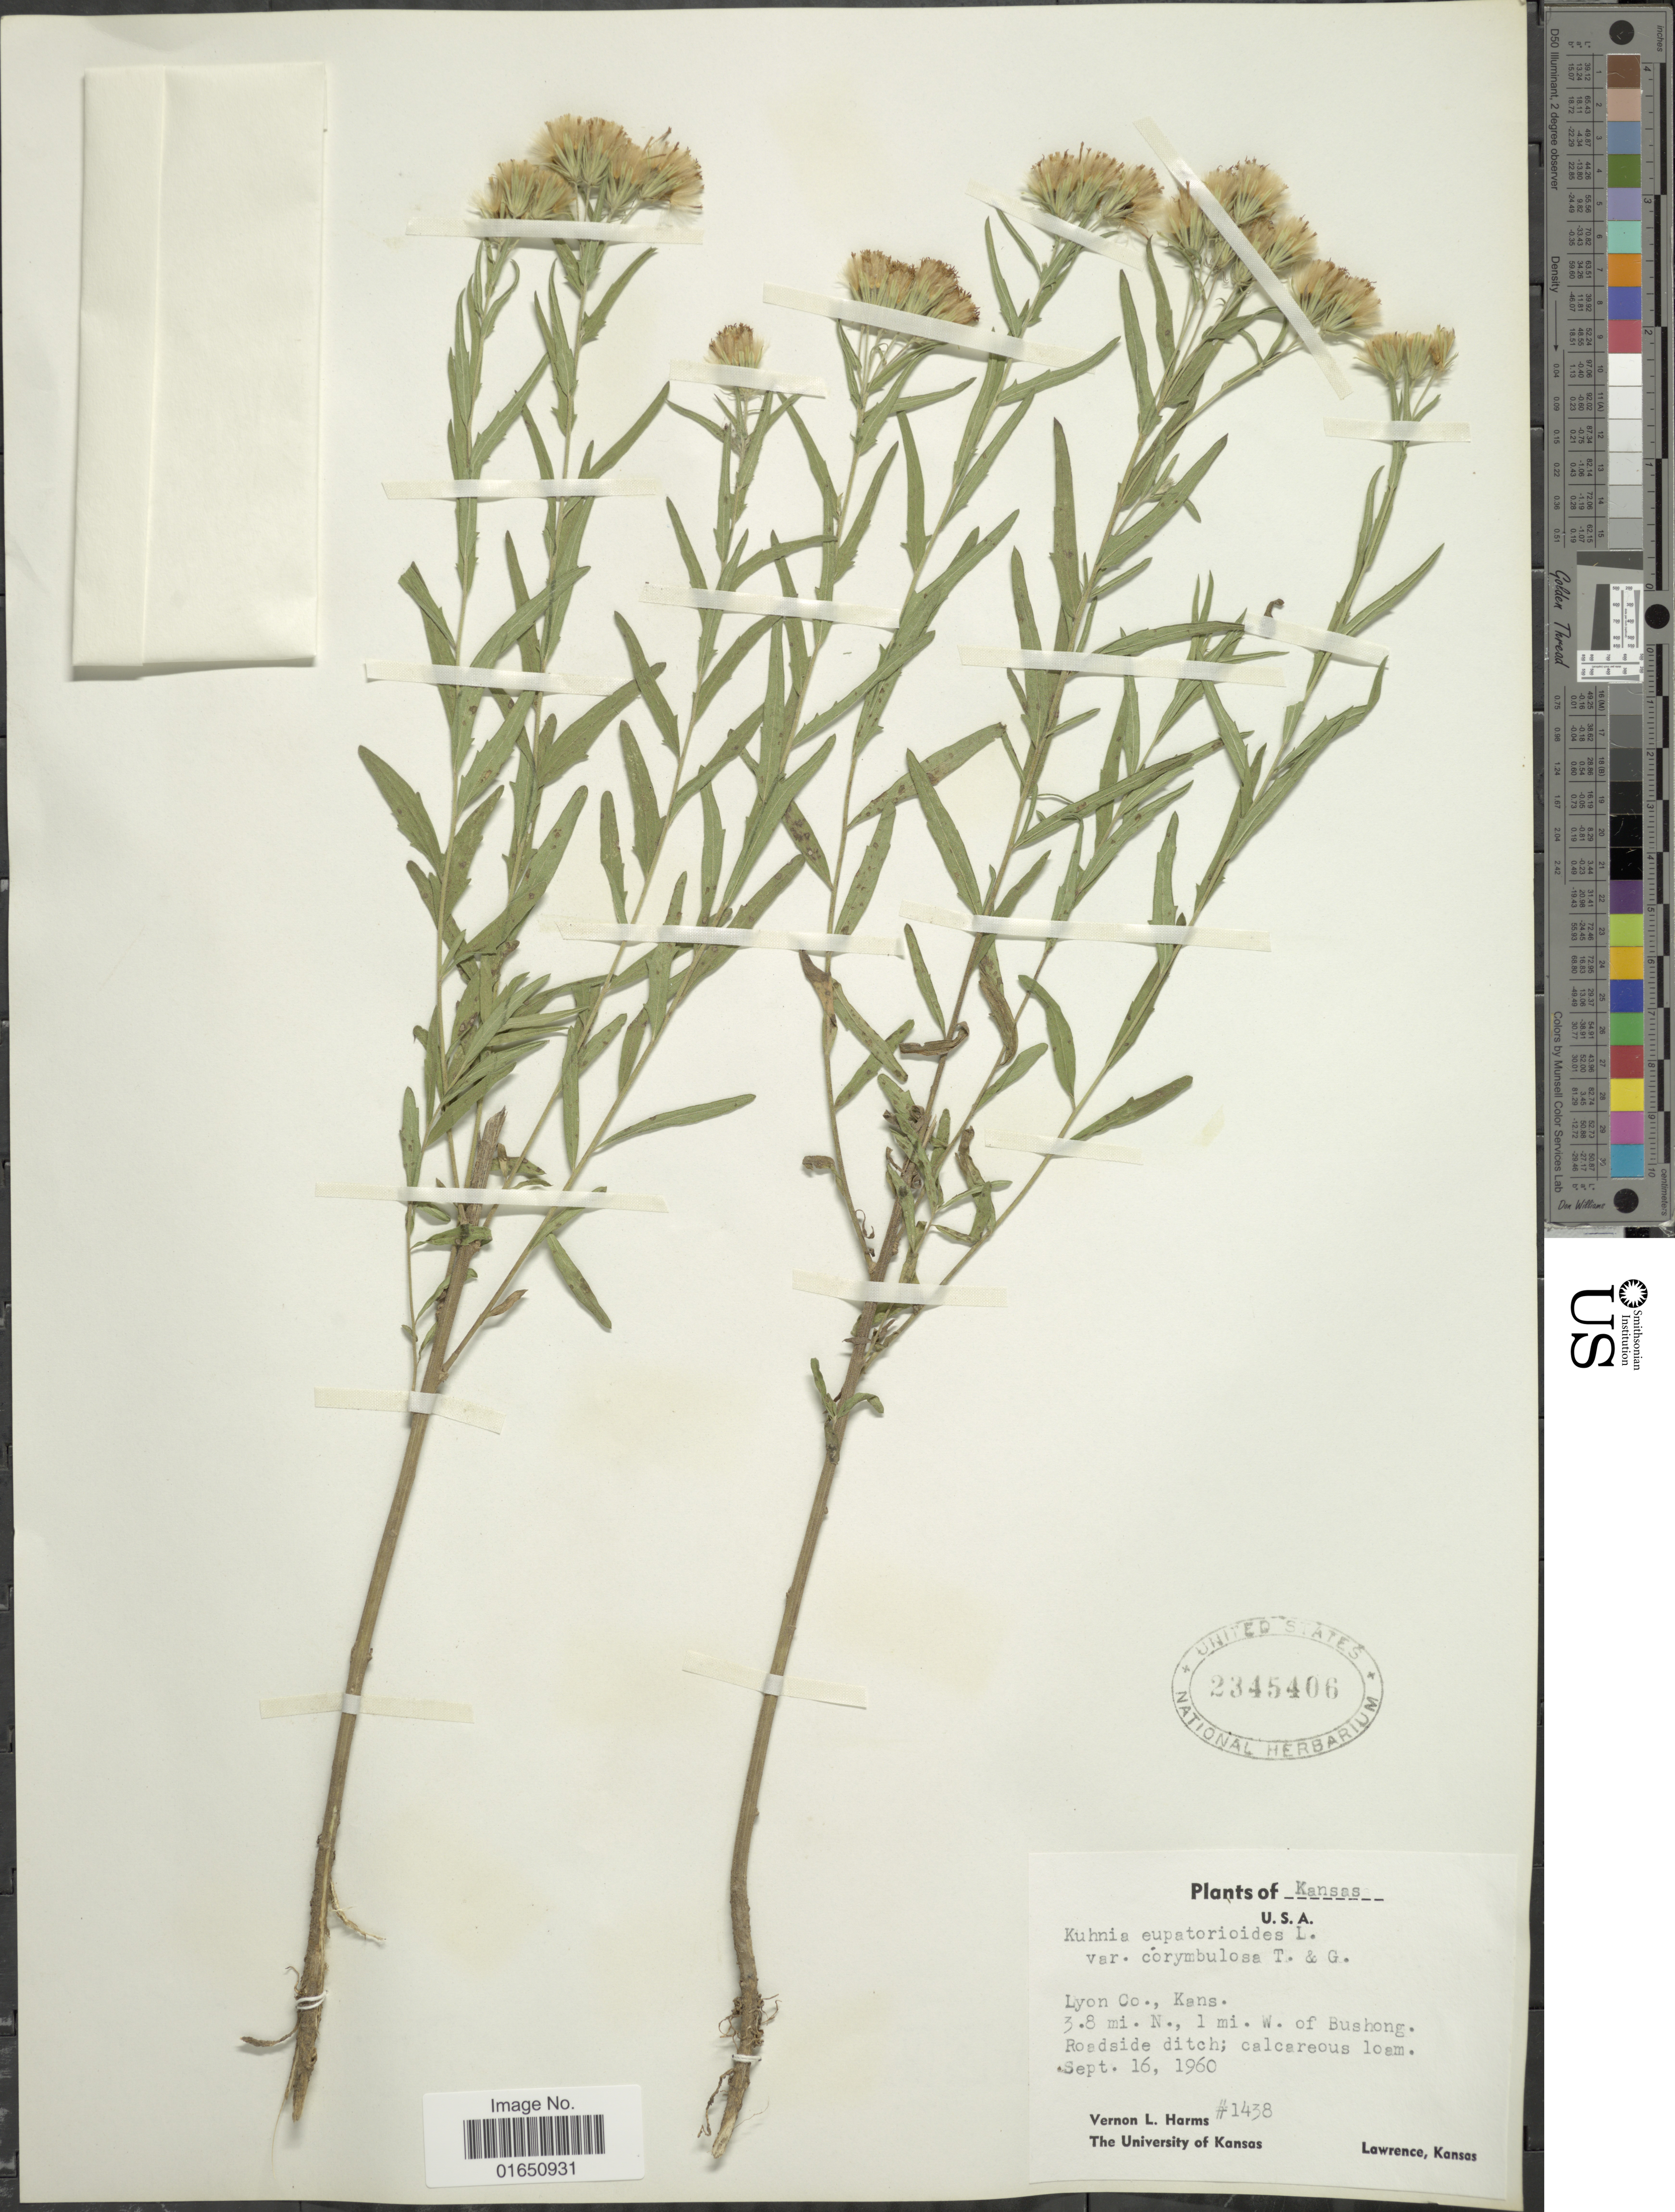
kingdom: Plantae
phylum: Tracheophyta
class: Magnoliopsida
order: Asterales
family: Asteraceae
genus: Brickellia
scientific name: Brickellia eupatorioides var. corymbulosa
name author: (Torr. & A. Gray) Shinners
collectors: V. Harms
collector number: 1438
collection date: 1960-09-16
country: United States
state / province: Kansas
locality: Lyon Co., Kans. 3.8 mi. N., 1 mi. W. of Bushong. Roadside ditch. Lawrence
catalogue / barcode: US 2345406